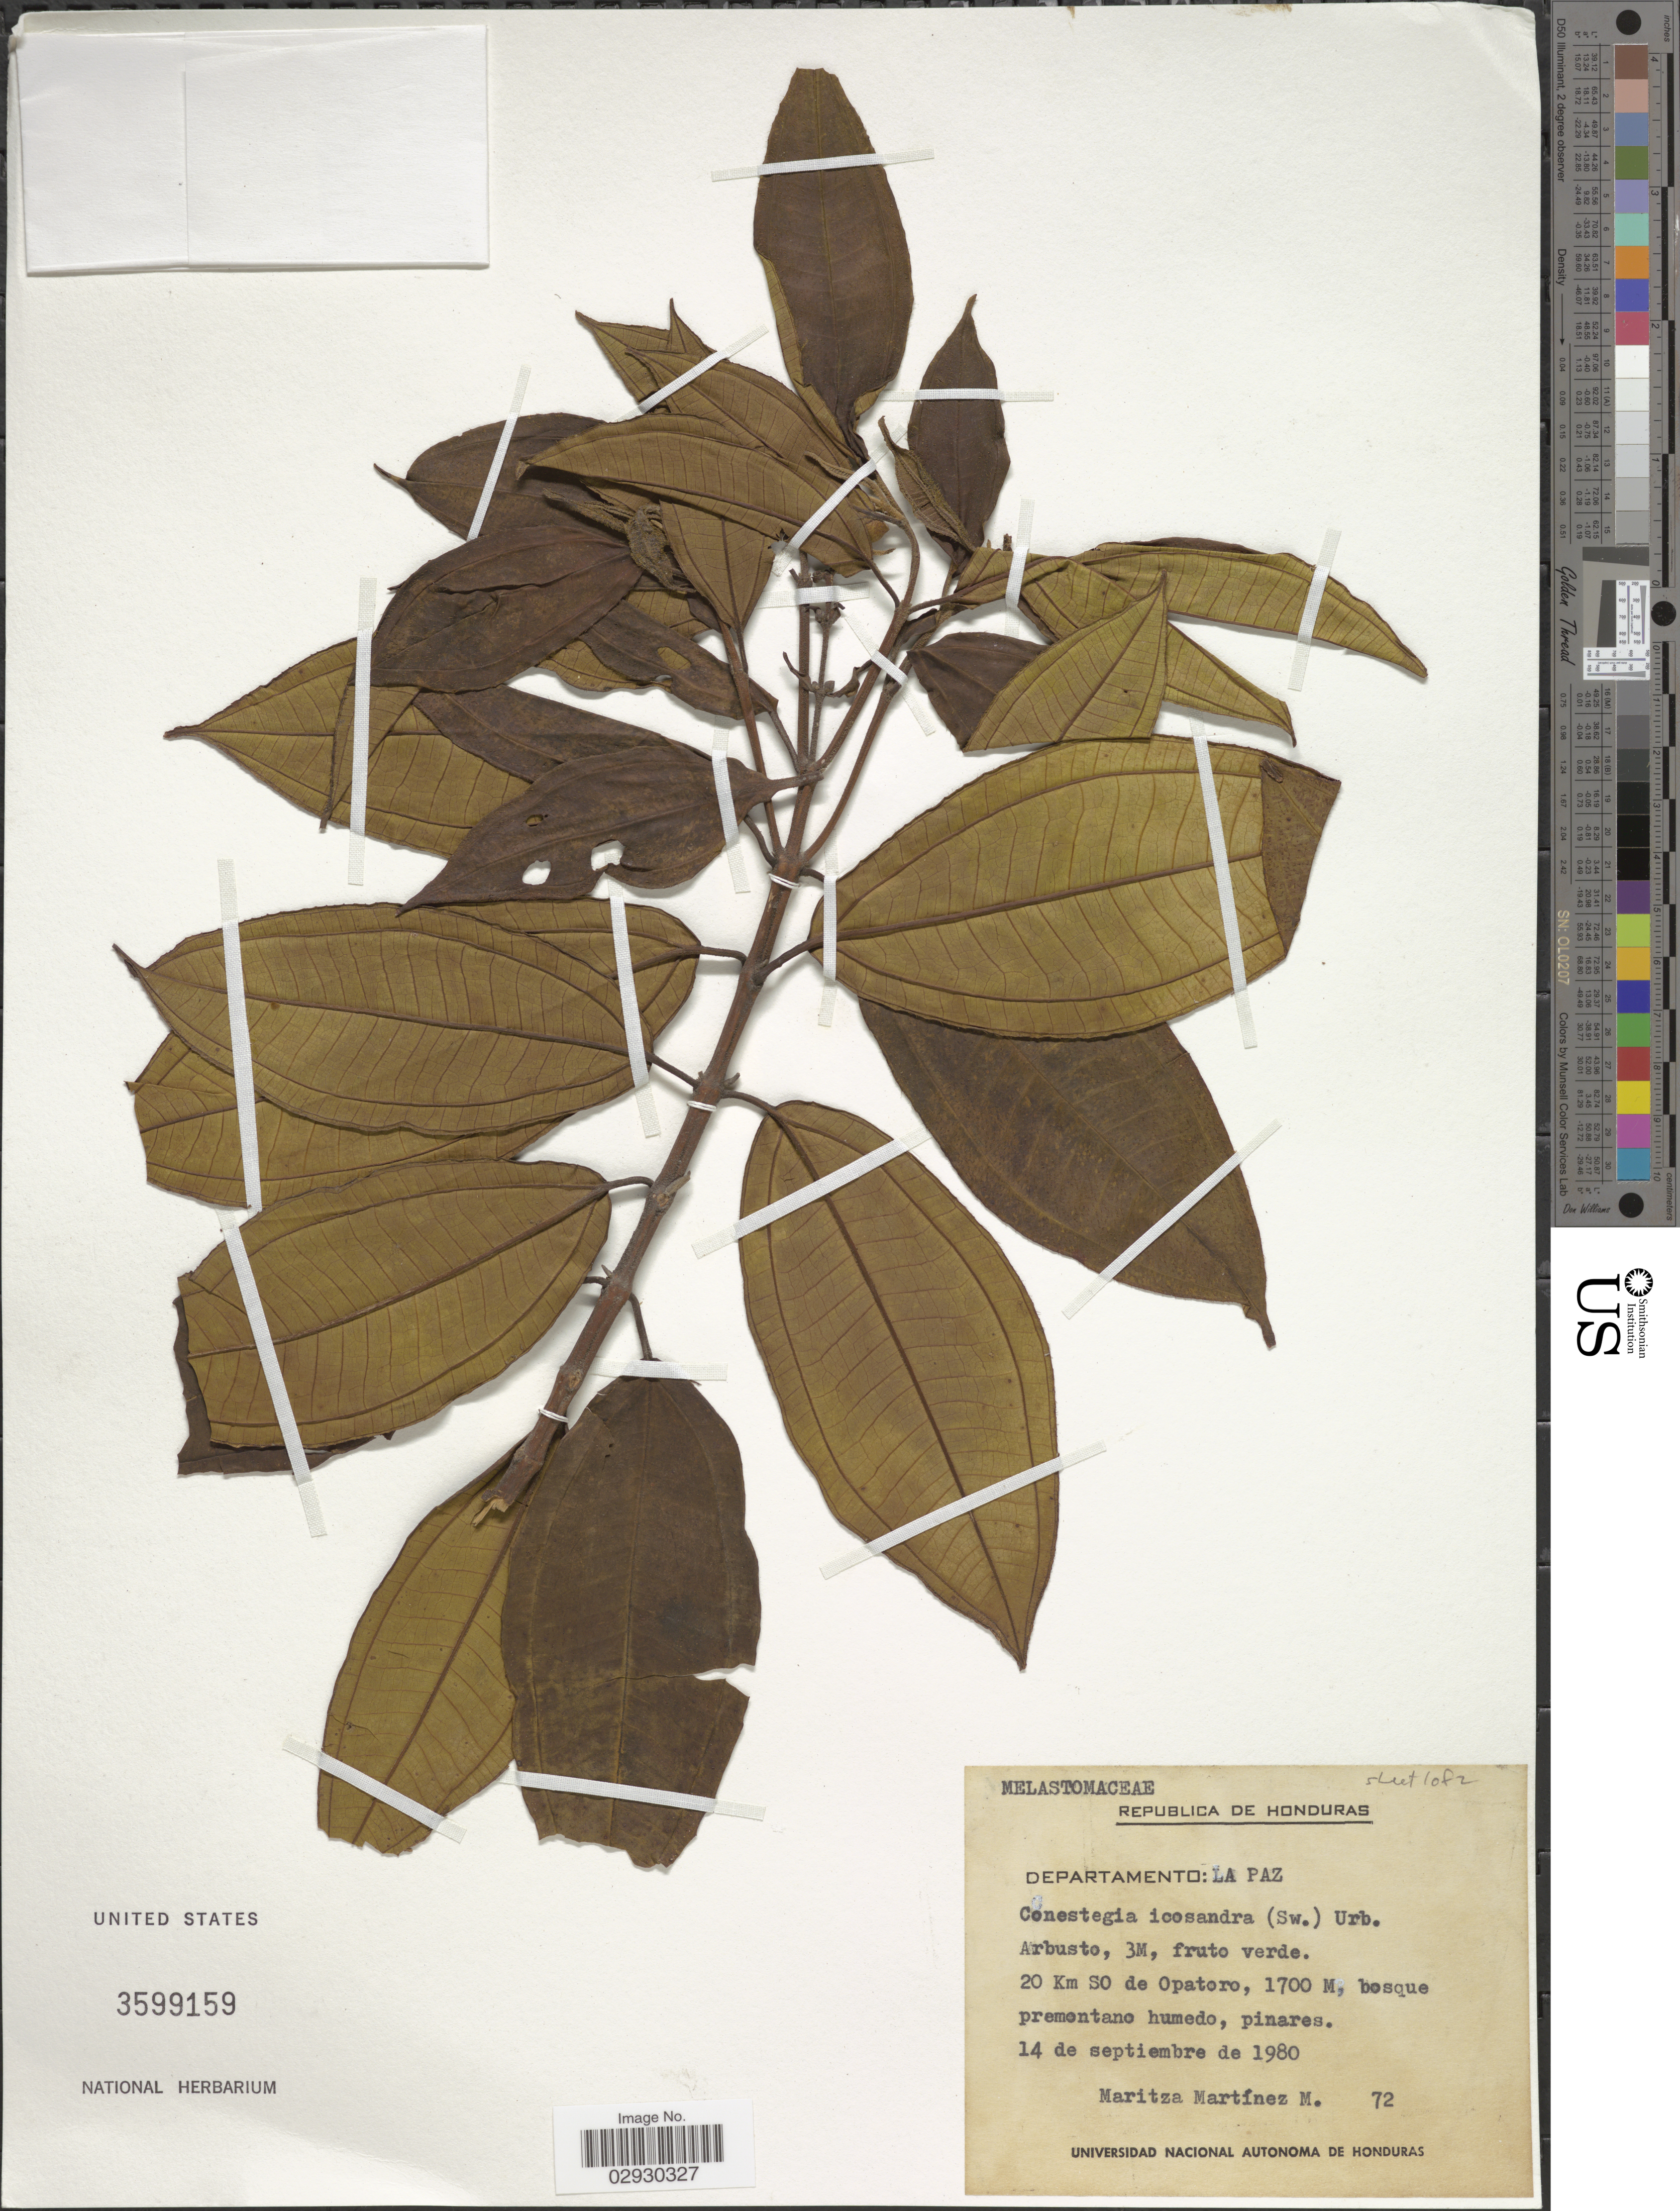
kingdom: Plantae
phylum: Tracheophyta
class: Magnoliopsida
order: Myrtales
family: Melastomataceae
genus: Conostegia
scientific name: Conostegia icosandra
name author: (Sw.) Urb.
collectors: M. Martínez M.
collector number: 72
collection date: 1980-09-14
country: Honduras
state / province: La Paz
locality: Republica de Honduras. Departamento: La Paz. 20 Km SO de Opatoro.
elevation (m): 1700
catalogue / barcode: US 3599159